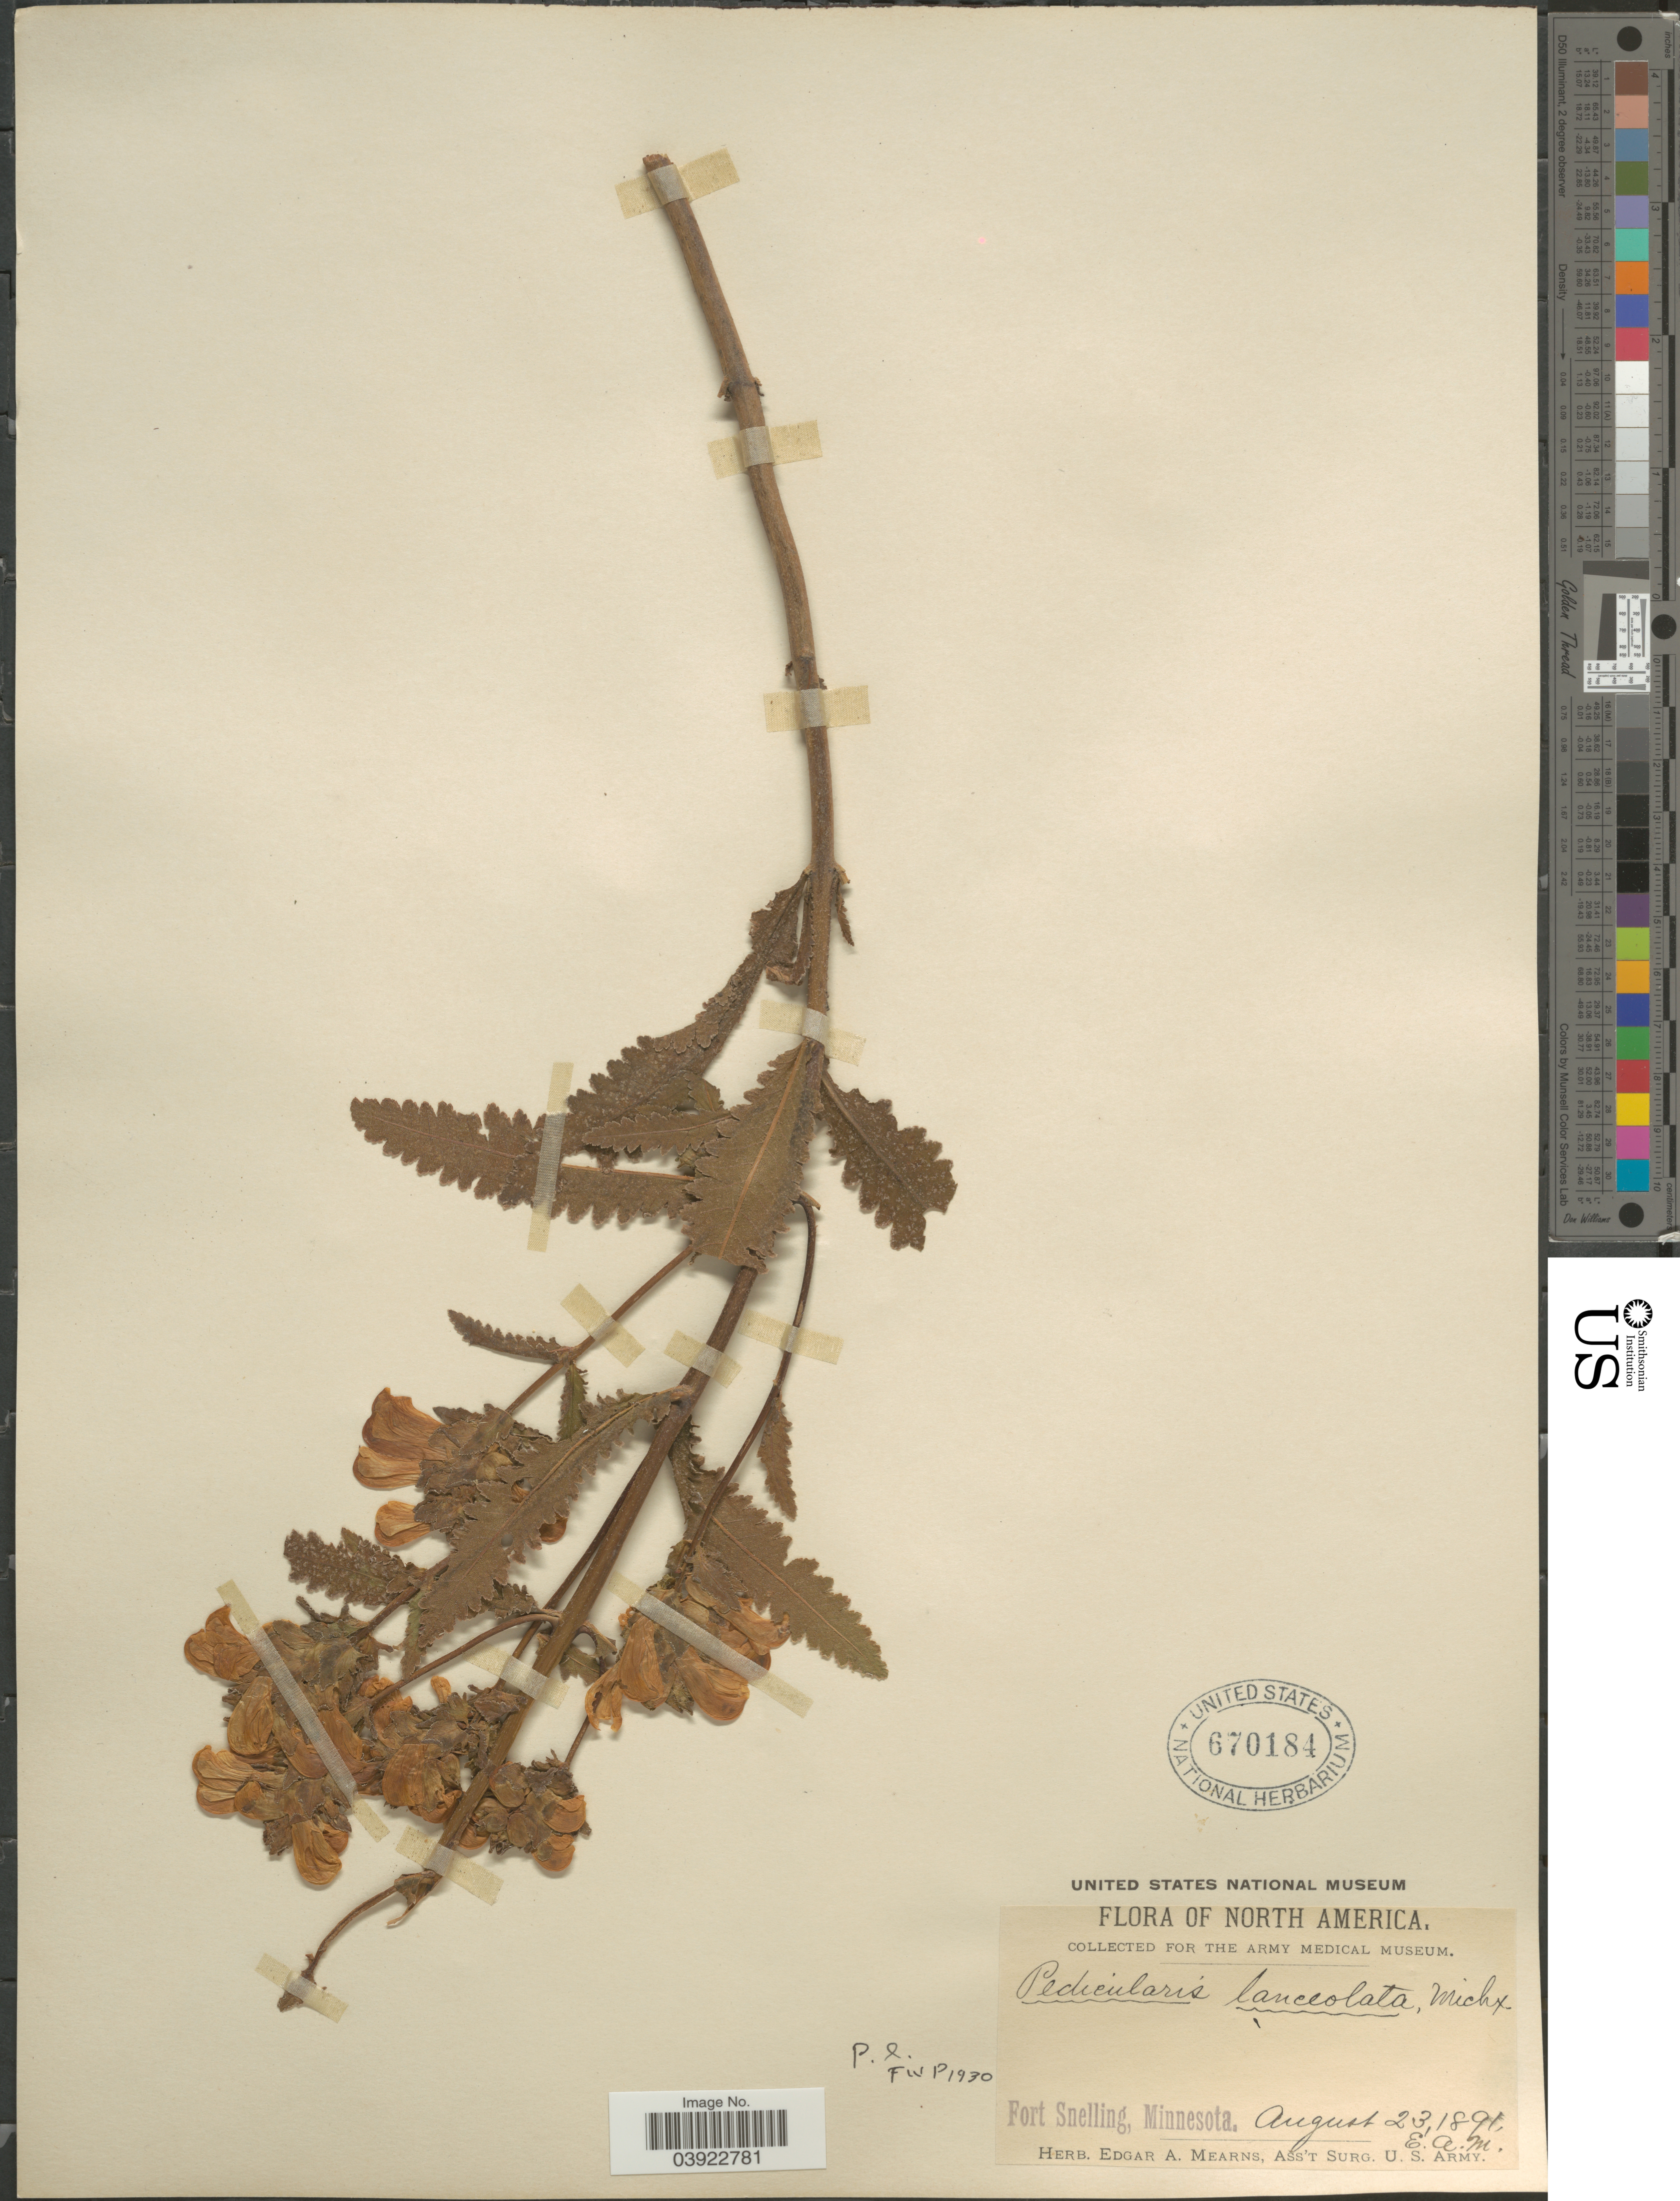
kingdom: Plantae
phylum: Tracheophyta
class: Magnoliopsida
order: Lamiales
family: Orobanchaceae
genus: Pedicularis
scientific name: Pedicularis lanceolata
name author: Michx.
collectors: E. A. Mearns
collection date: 1891-08-23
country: United States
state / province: Minnesota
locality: Fort Snelling.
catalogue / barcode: US 670184